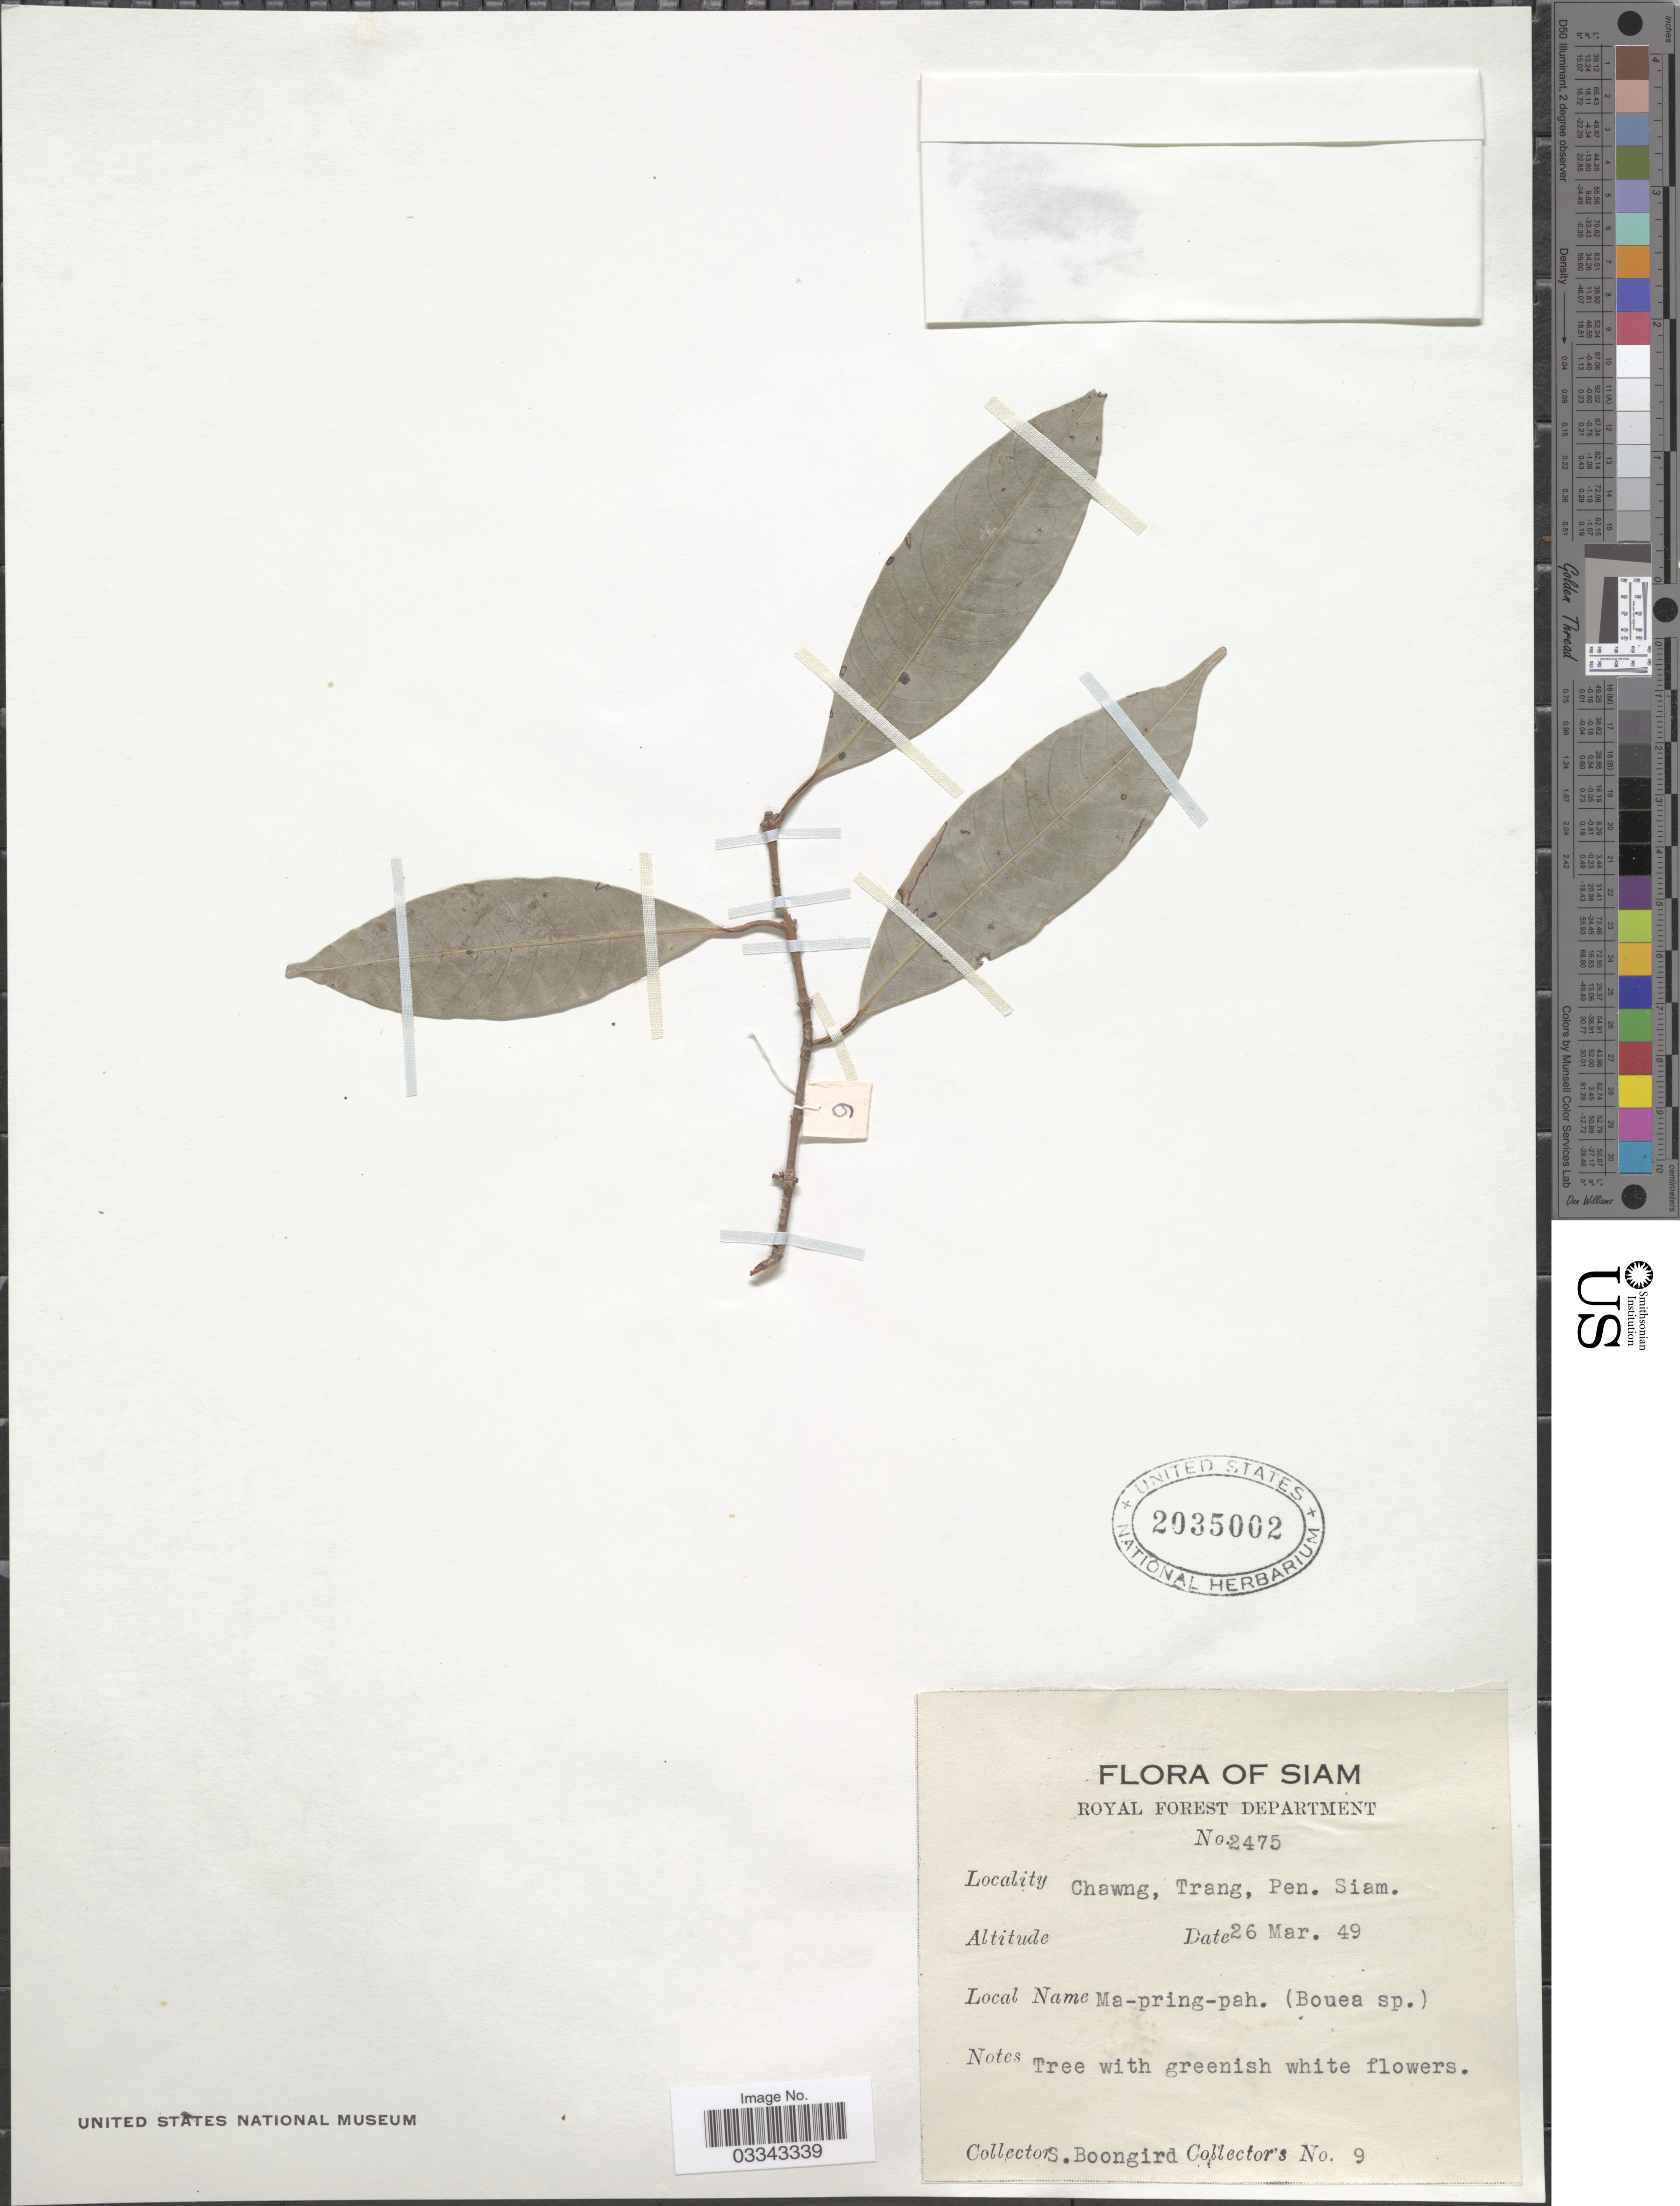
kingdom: Plantae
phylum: Tracheophyta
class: Magnoliopsida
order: Sapindales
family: Anacardiaceae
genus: Bouea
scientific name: Bouea sp.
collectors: S. Boongird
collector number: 9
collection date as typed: Transcribed d/m/y: 26/3/49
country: Thailand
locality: Siam. Chawng, Trang, Pen. Siam.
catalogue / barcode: US 2035002